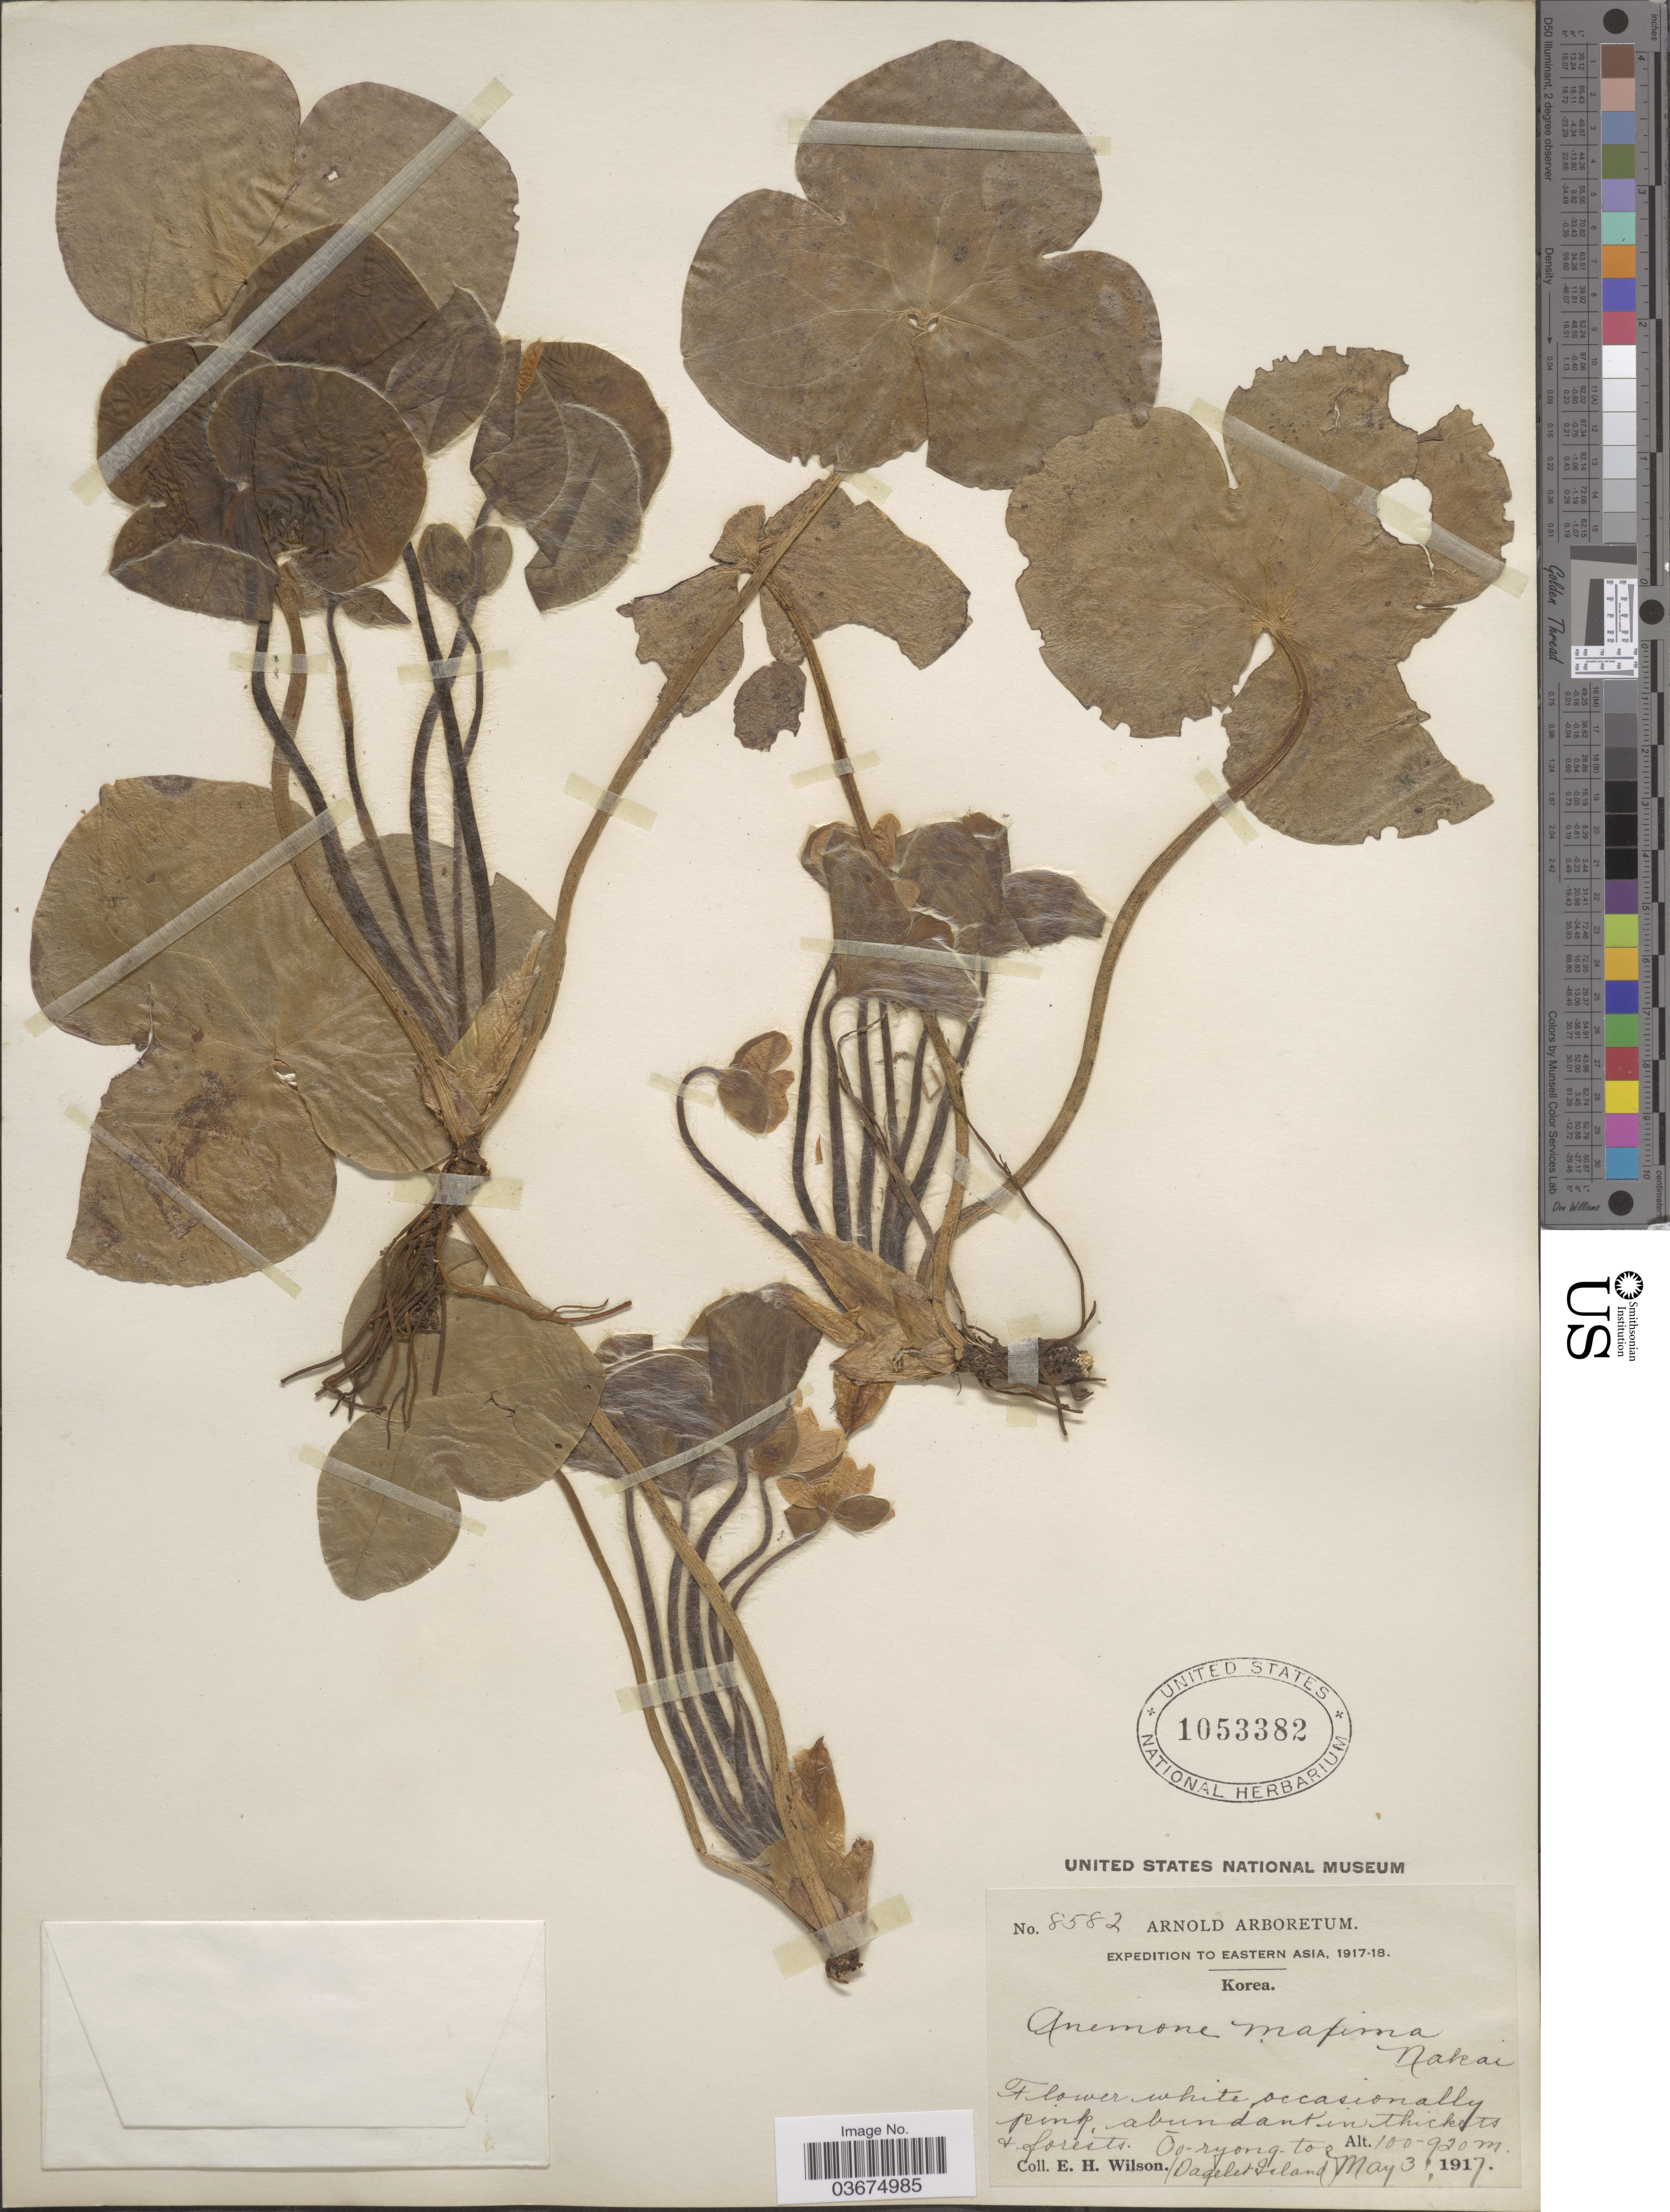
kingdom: Plantae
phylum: Tracheophyta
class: Magnoliopsida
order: Ranunculales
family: Ranunculaceae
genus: Hepatica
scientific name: Hepatica maxima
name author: Nakai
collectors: E. Wilson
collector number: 8582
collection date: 1917-05-31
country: South Korea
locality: Eastern Asia. Abundant in thickets & forests. Oo-ryong-too. (Dagelet Island).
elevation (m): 100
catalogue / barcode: US 1053382